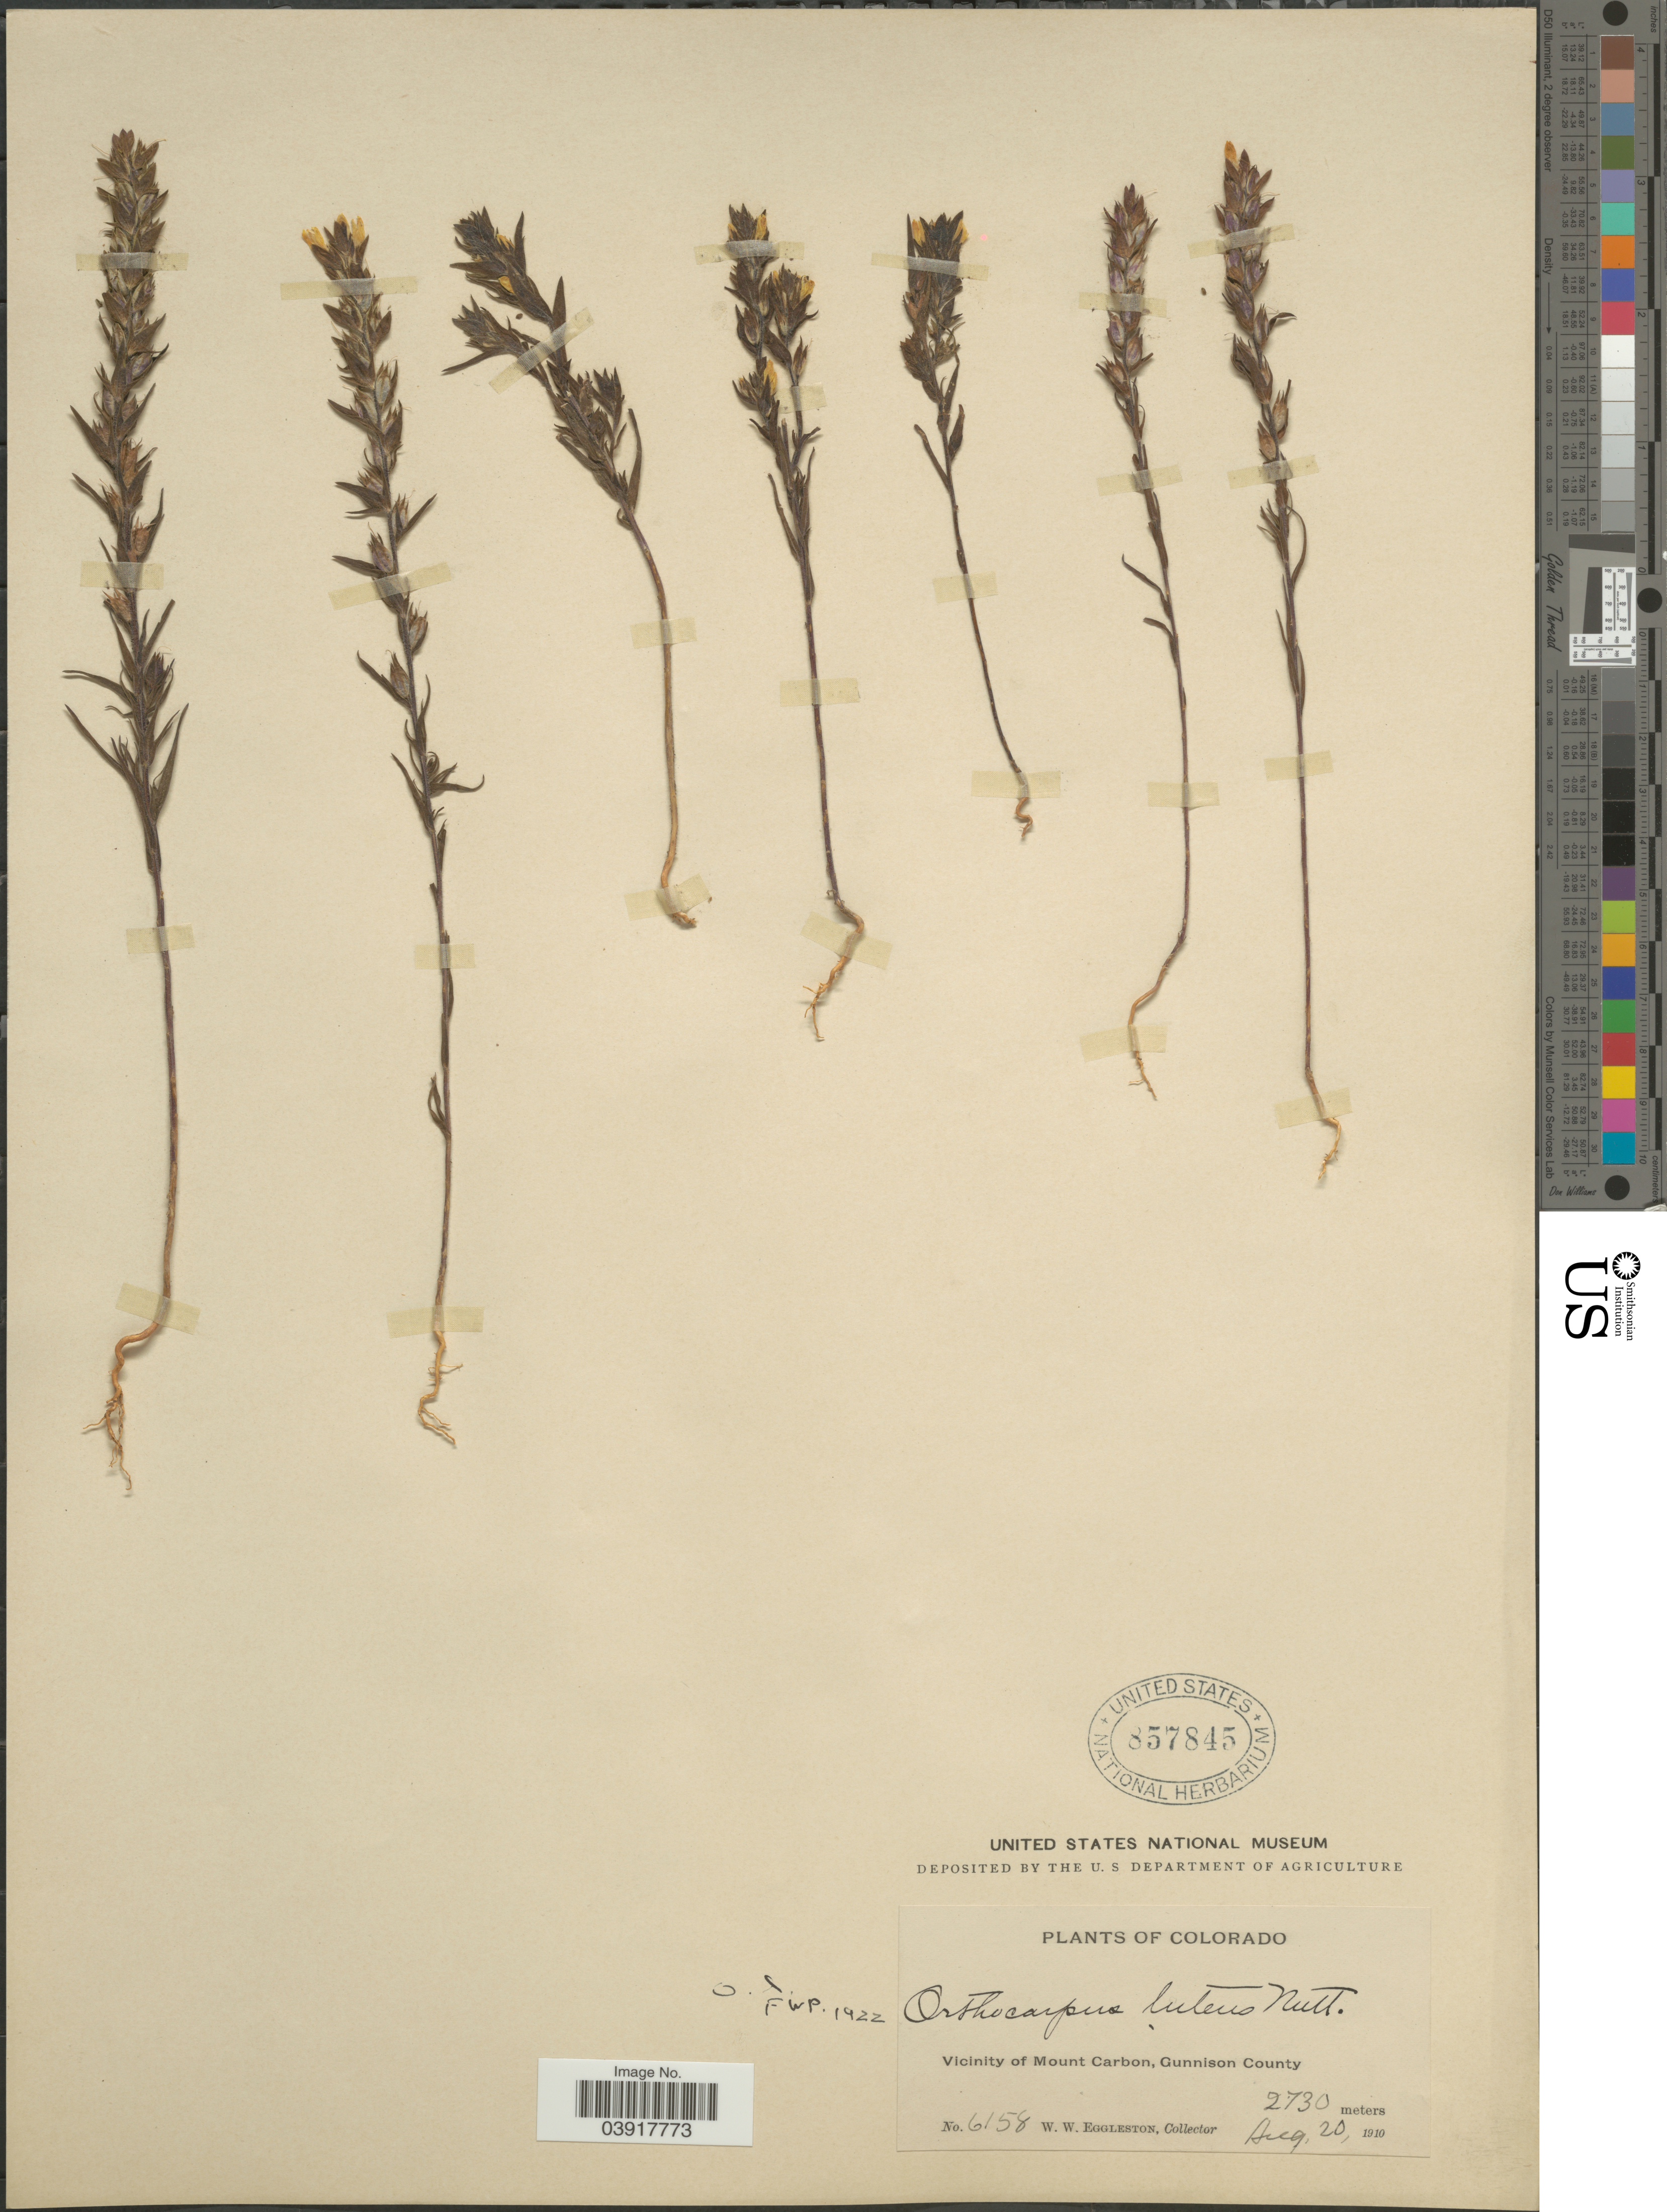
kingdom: Plantae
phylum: Tracheophyta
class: Magnoliopsida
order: Lamiales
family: Orobanchaceae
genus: Orthocarpus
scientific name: Orthocarpus luteus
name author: Nutt.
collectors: W. W. Eggleston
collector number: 6158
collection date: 1910-08-20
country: United States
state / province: Colorado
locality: Vicinity of Mount Carbon, Gunnison County.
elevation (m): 2730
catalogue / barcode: US 857845